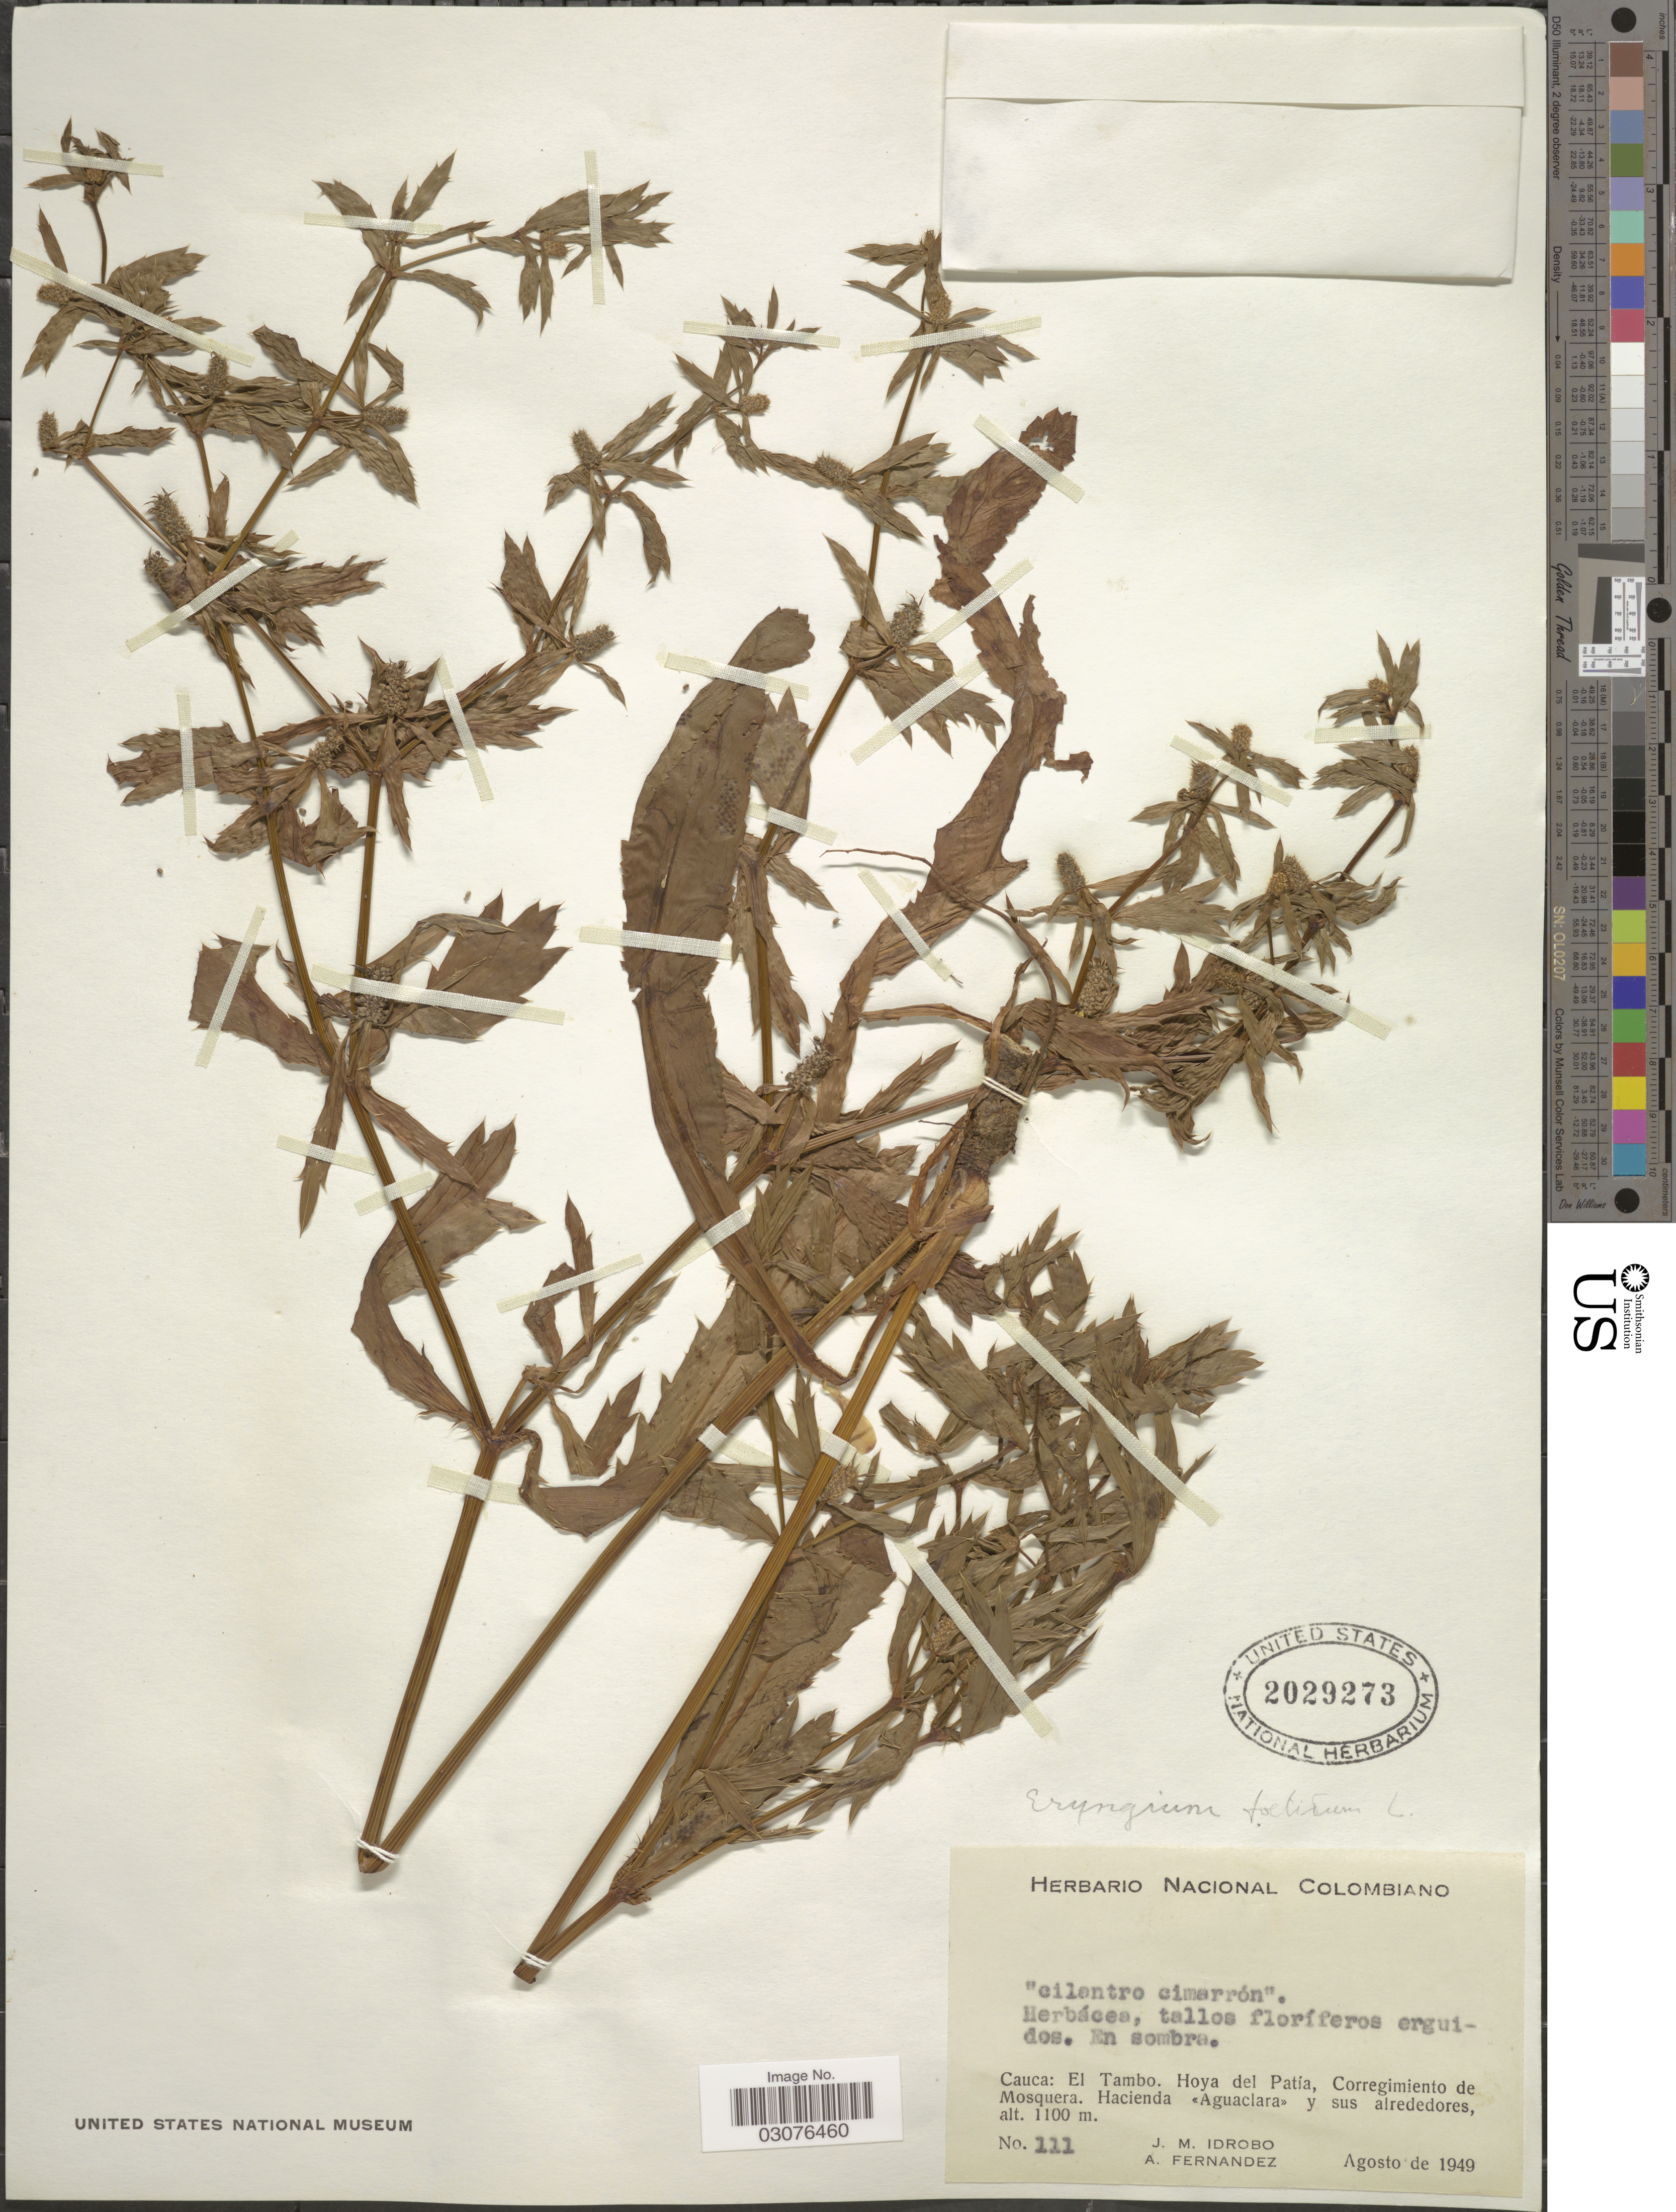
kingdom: Plantae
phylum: Tracheophyta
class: Magnoliopsida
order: Apiales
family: Apiaceae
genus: Eryngium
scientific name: Eryngium foetidum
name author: L.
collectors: J. M. Idrobo & A. Fernandez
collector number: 111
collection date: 1949-08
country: Colombia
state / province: Cauca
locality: El Tambo. Hoya del Patía, Corregimiento de Mosquera. Hacienda <<Aguaclara>> y sus alrededores.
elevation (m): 1100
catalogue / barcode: US 2029273